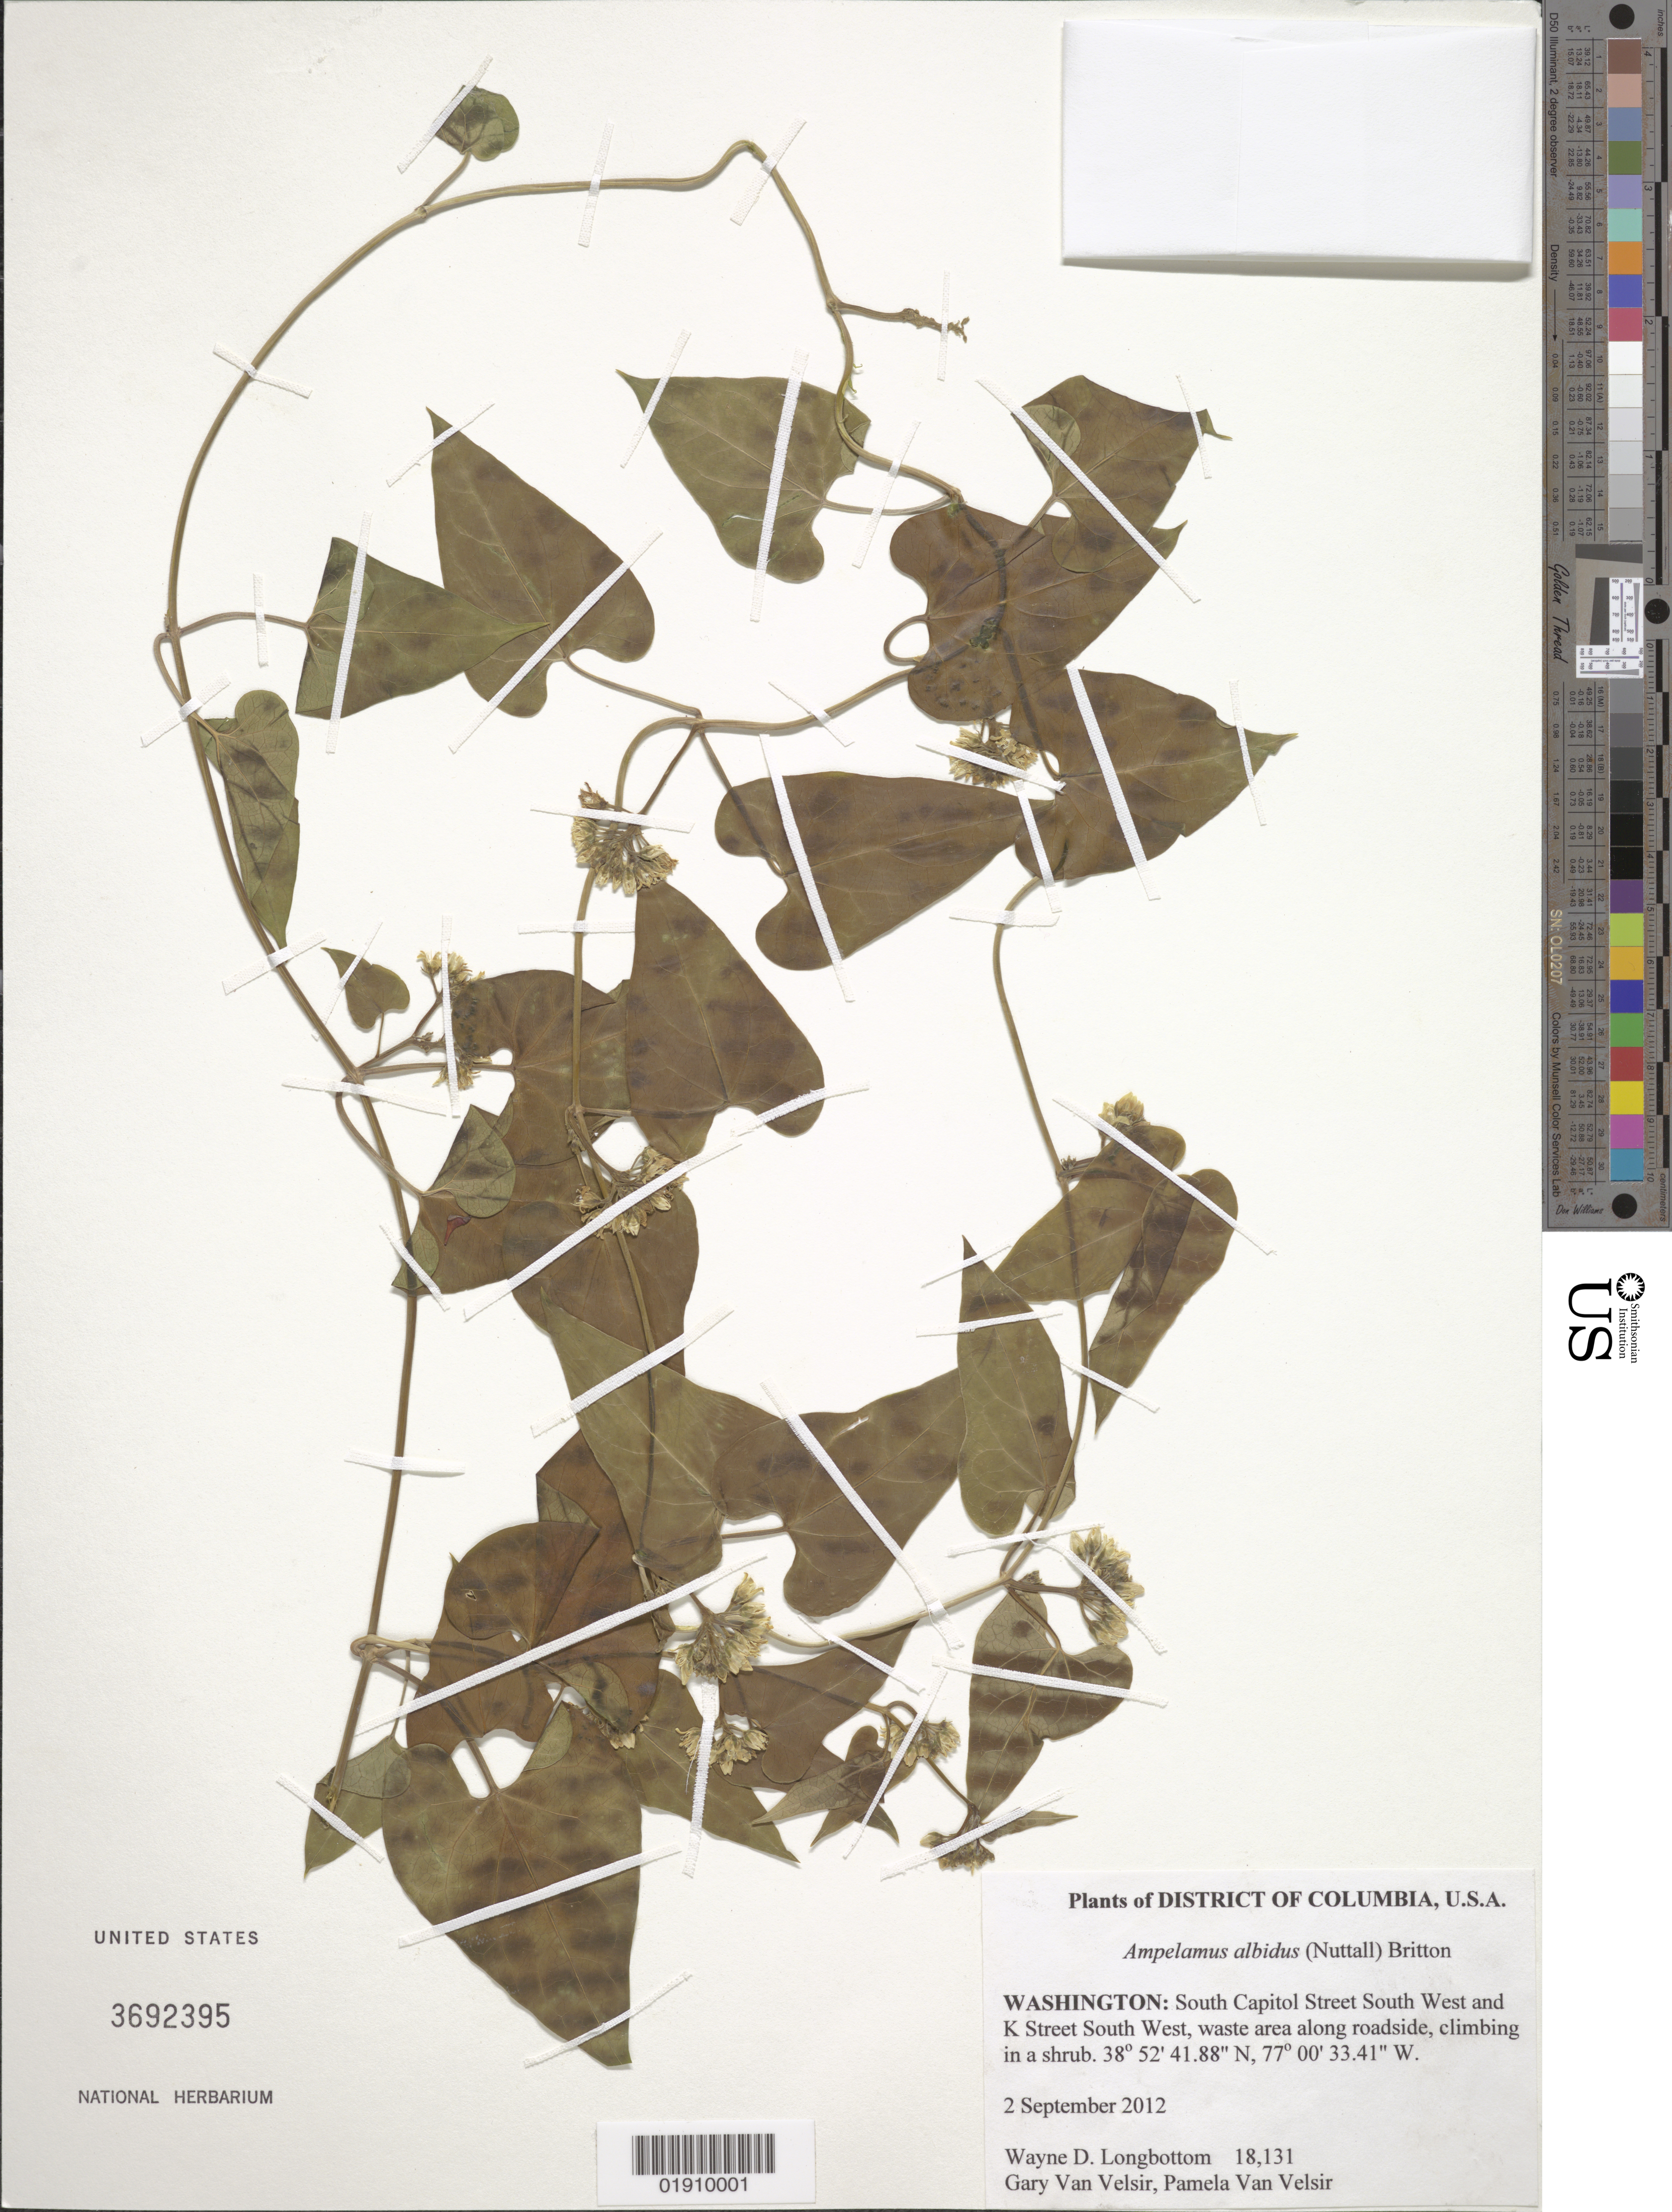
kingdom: Plantae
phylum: Tracheophyta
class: Magnoliopsida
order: Gentianales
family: Apocynaceae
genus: Ampelamus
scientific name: Ampelamus albidus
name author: (Nutt.) Britton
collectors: W. D. Longbottom, P. Van Velsir & G. Van Velsir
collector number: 18,131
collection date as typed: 2 September 2012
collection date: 2012-09-02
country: United States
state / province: District of Columbia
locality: South Capitol Street South West and K Street South West, waste area along roadside, climbing in a shrub.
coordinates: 38 52 41.88 N, 77 00 33.41 W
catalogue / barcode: US 3692395